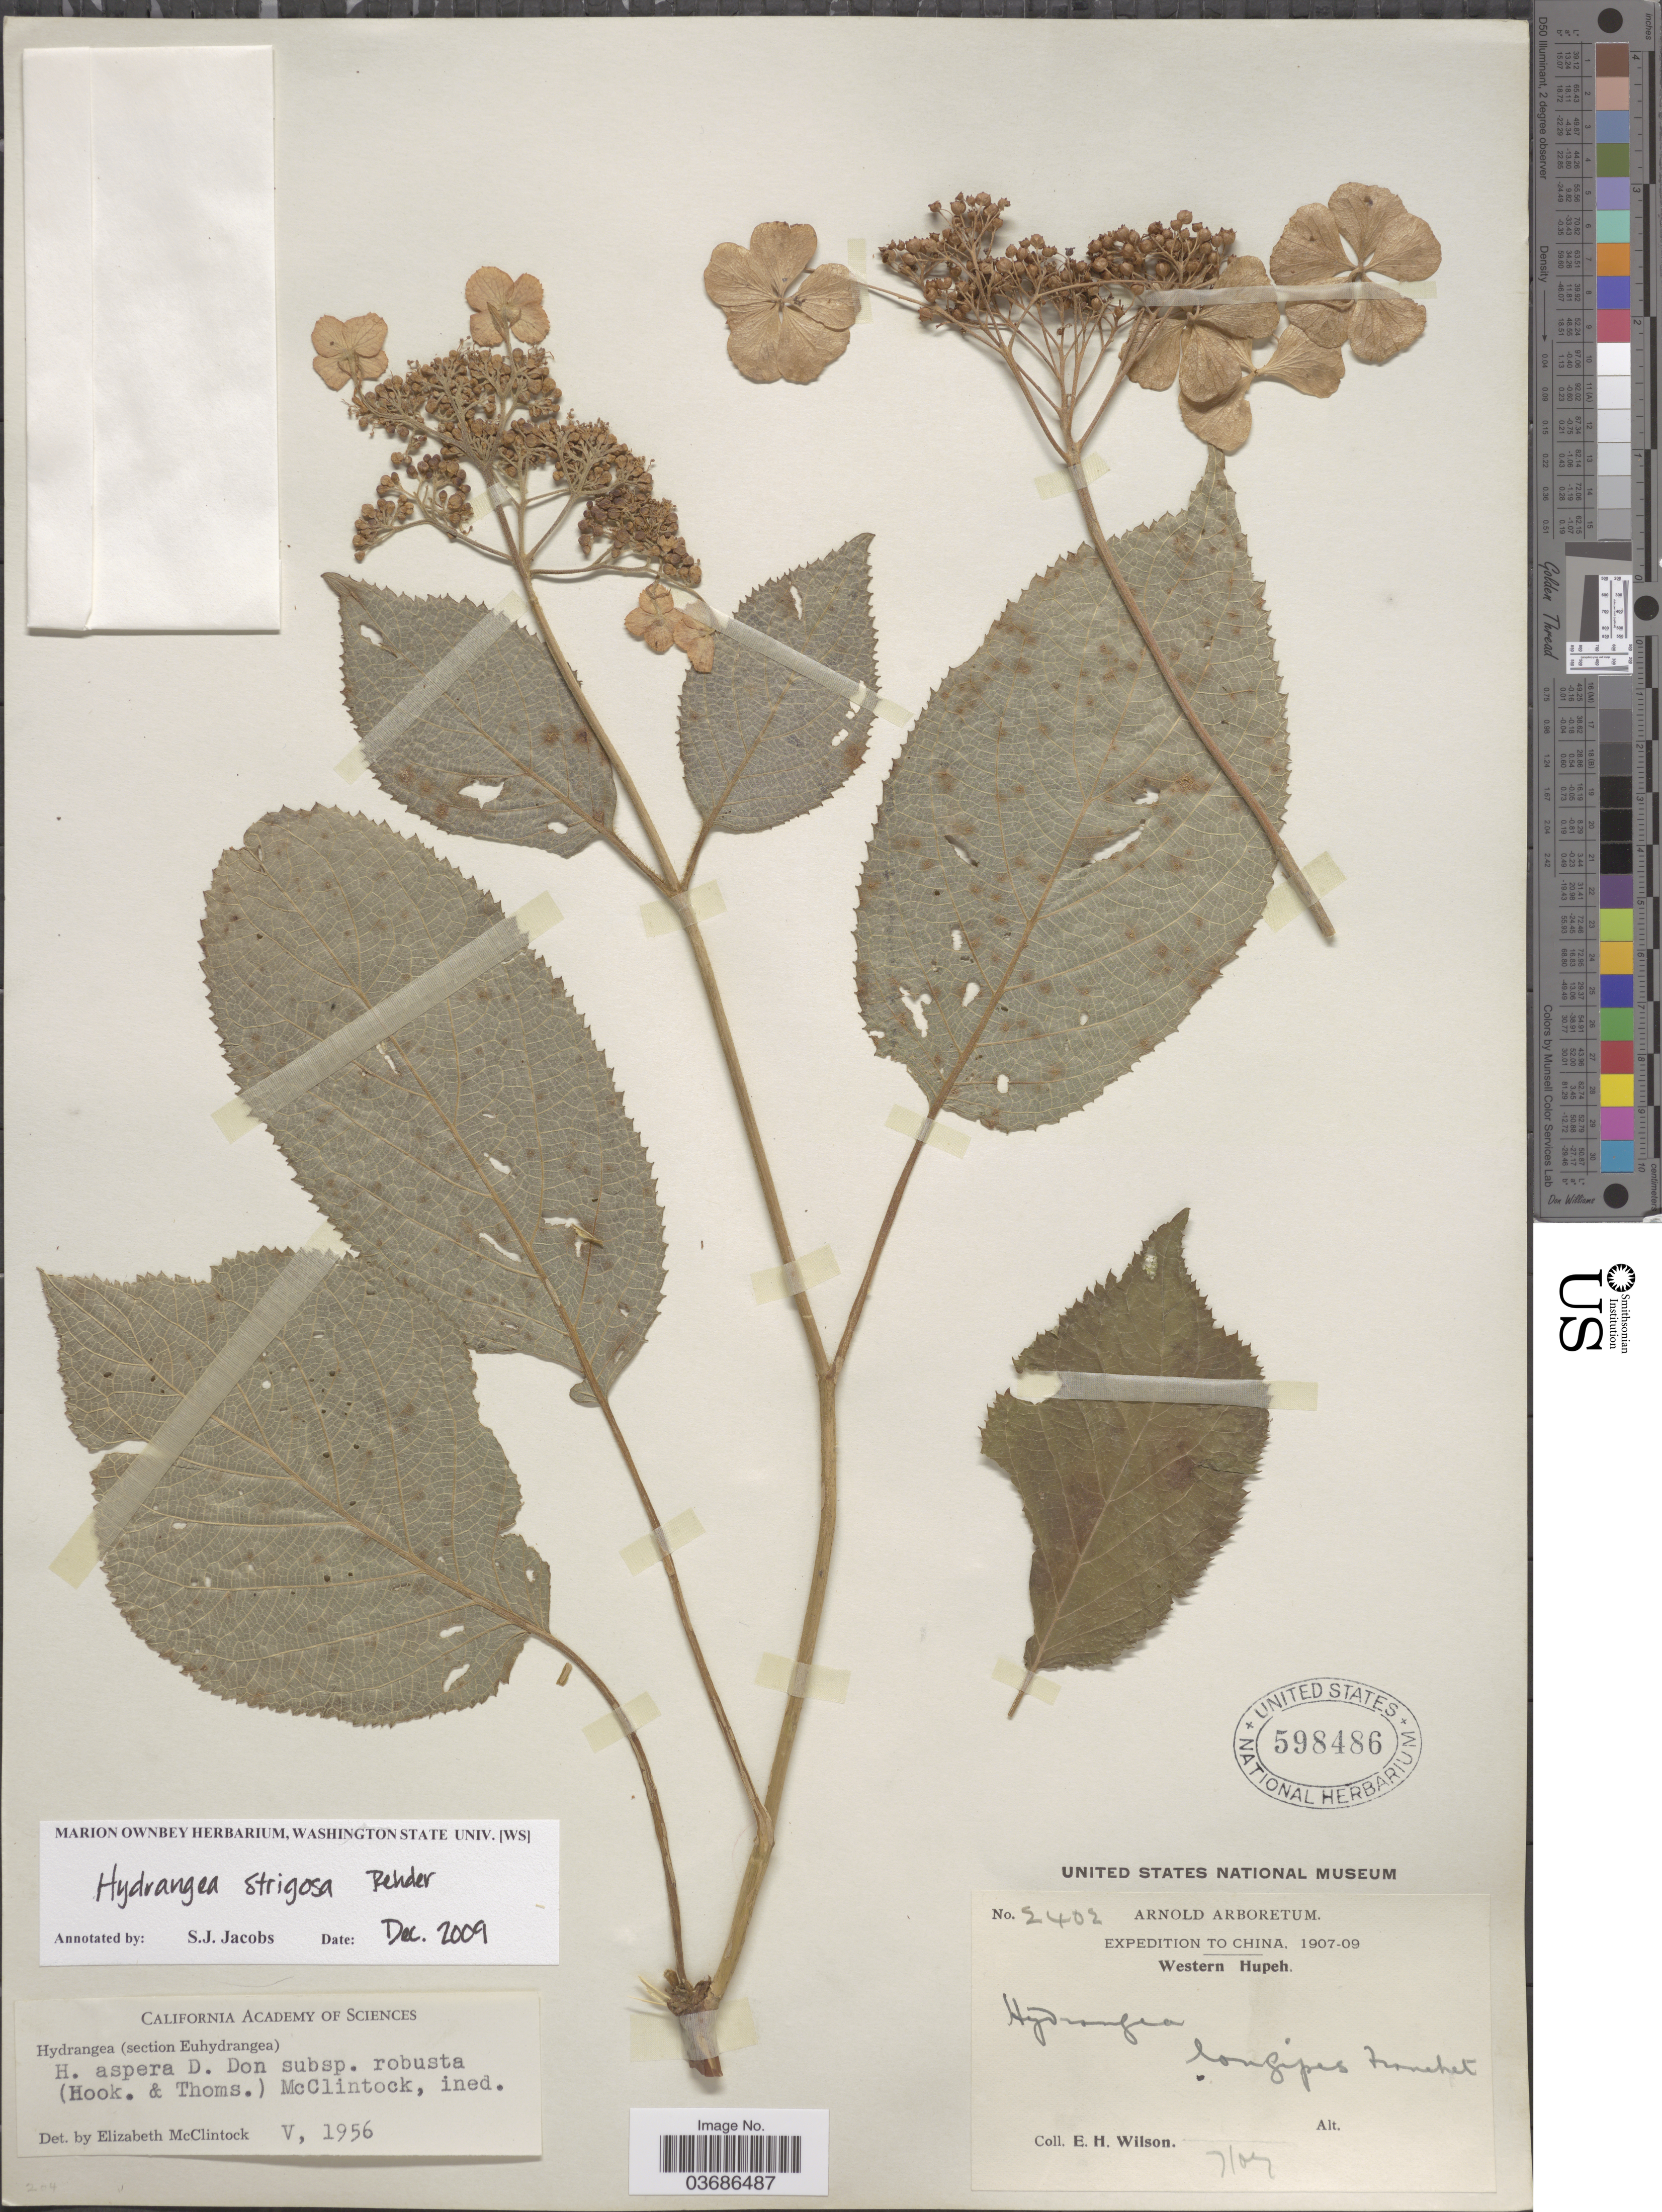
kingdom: Plantae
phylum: Tracheophyta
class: Magnoliopsida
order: Cornales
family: Hydrangeaceae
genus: Hydrangea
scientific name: Hydrangea strigosa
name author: Rehder in Sarg.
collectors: E. Wilson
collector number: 2402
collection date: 1907-07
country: China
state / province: Hubei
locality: Expedition to China, 1907-09. Western Hupeh.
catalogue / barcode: US 598486